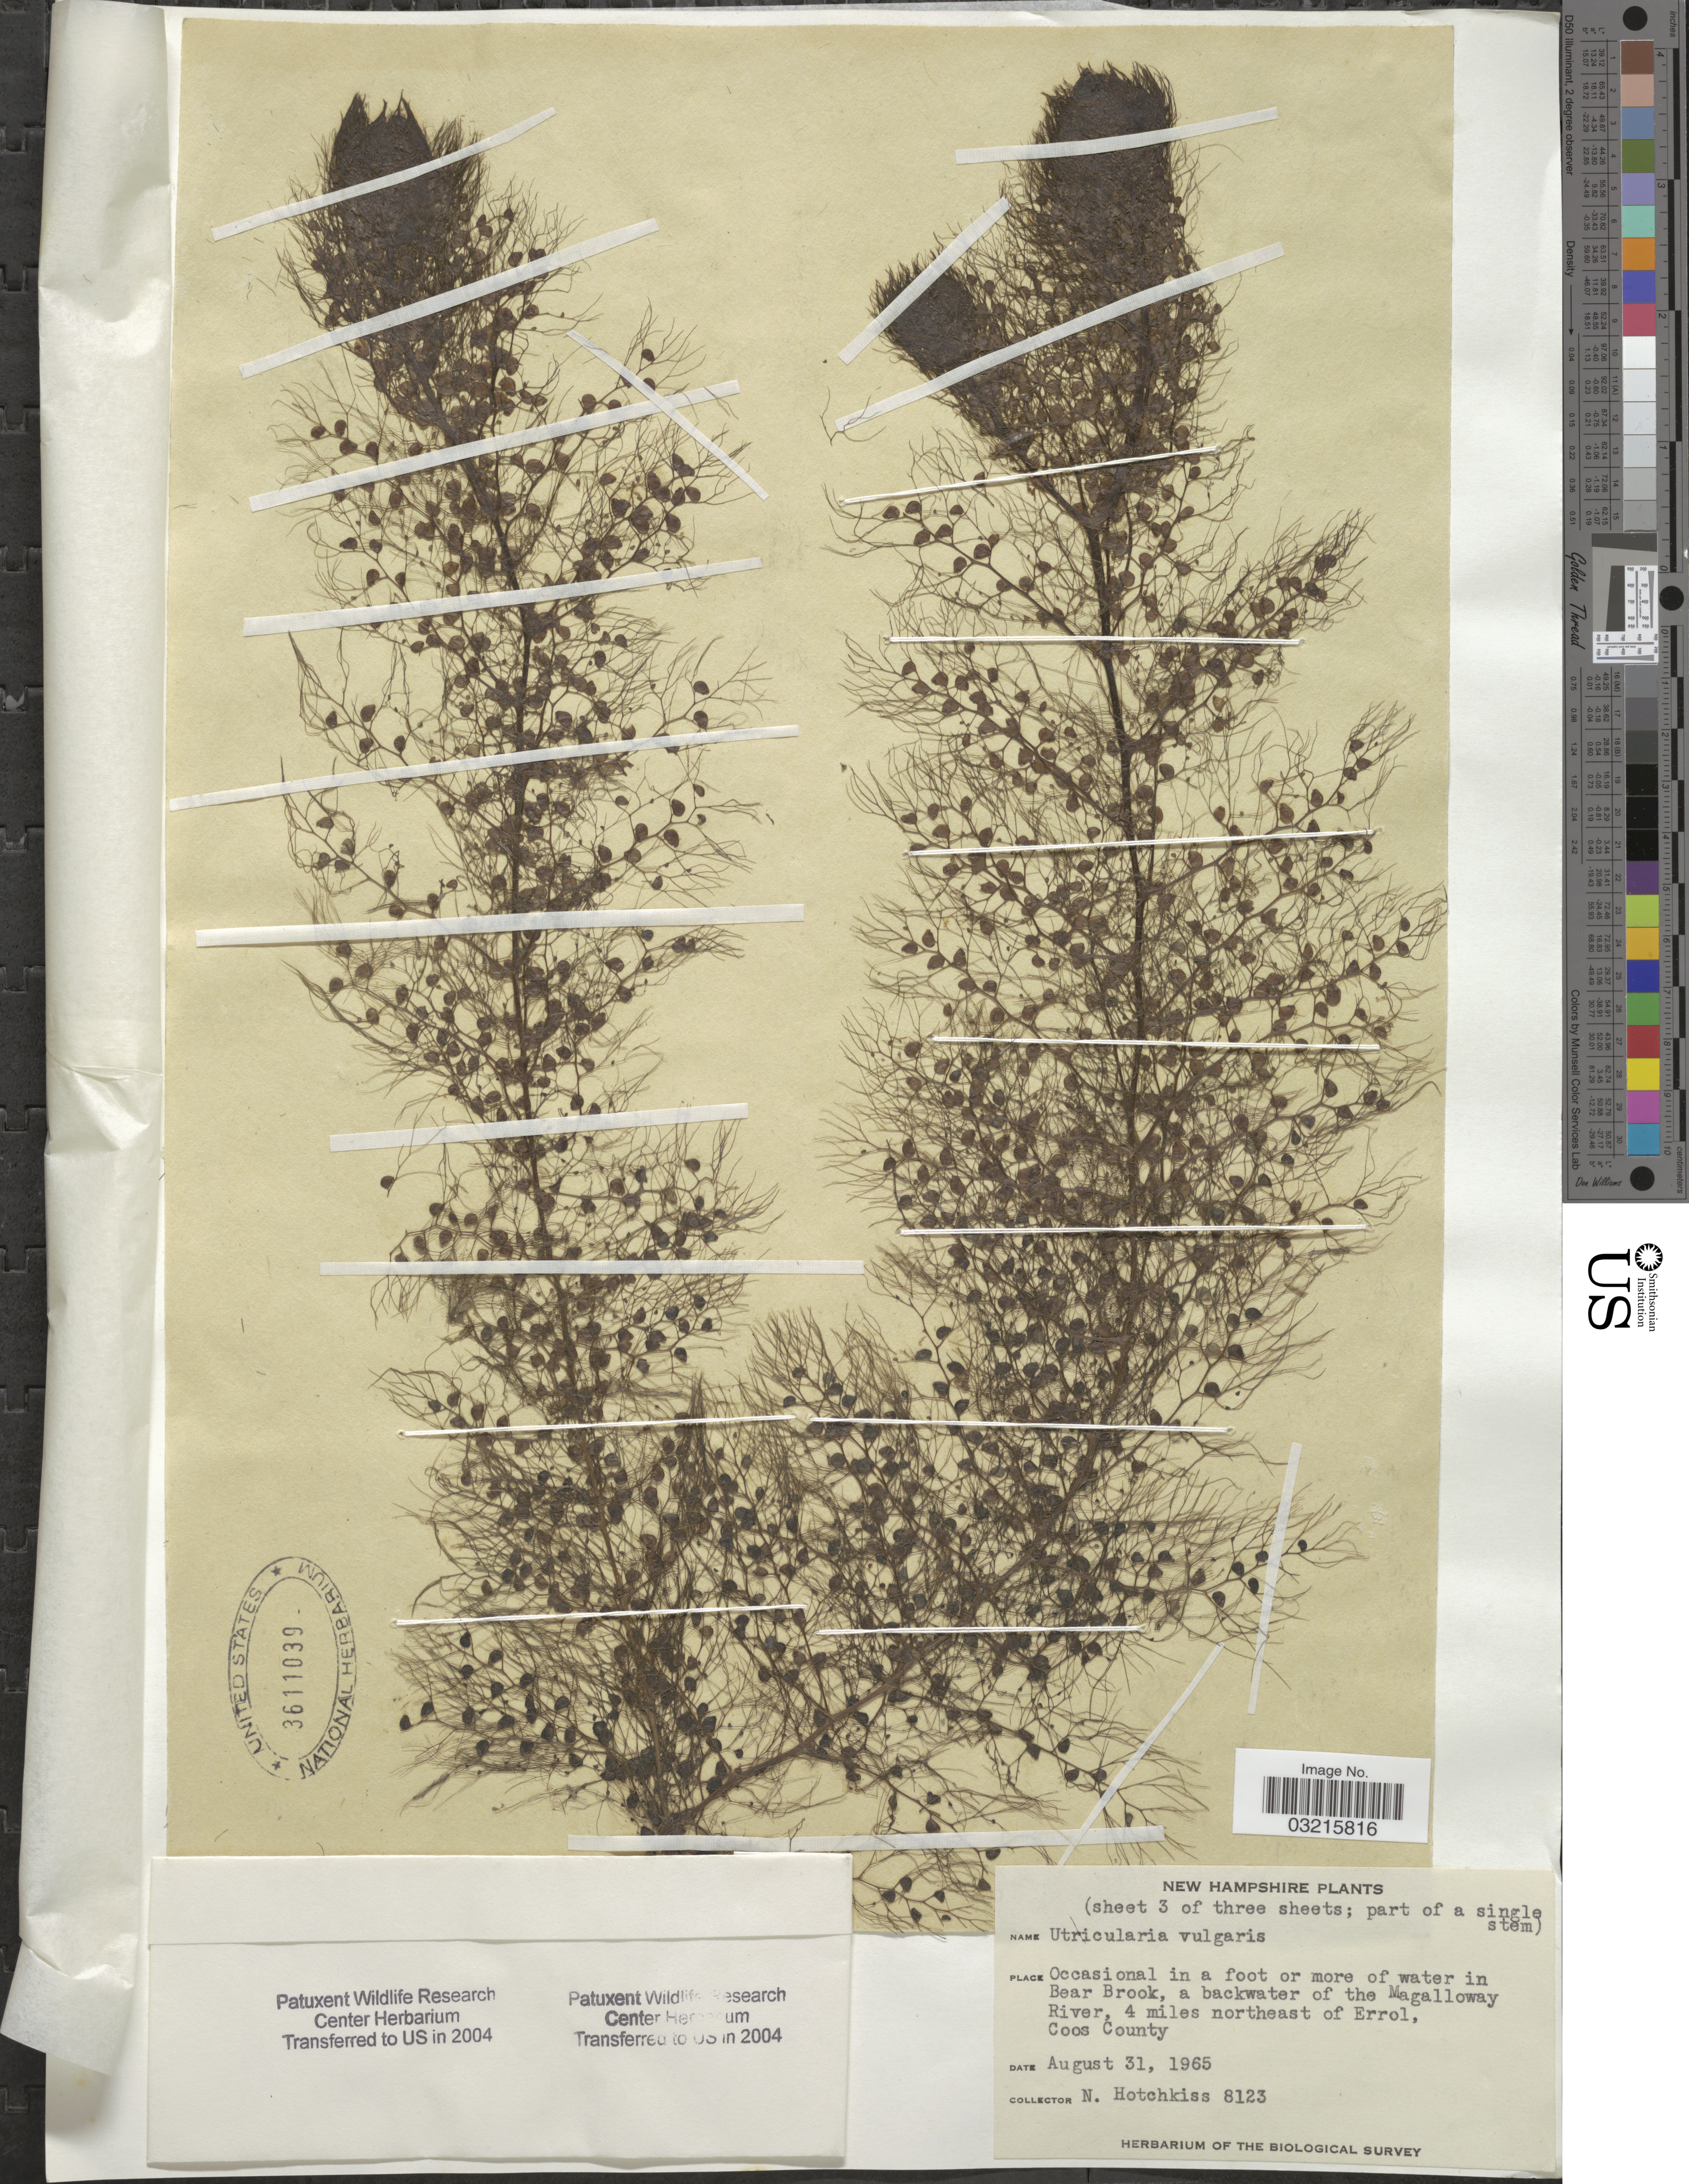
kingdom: Plantae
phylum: Tracheophyta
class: Magnoliopsida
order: Lamiales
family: Lentibulariaceae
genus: Utricularia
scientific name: Utricularia vulgaris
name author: L.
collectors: N. Hotchkiss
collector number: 8123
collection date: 1965-08-31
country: United States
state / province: New Hampshire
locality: Occasional in a foot or more of water in Bear Brook, a backwater of the Magalloway River, 4 miles northeast of Errol, Coos County.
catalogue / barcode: US 3611039